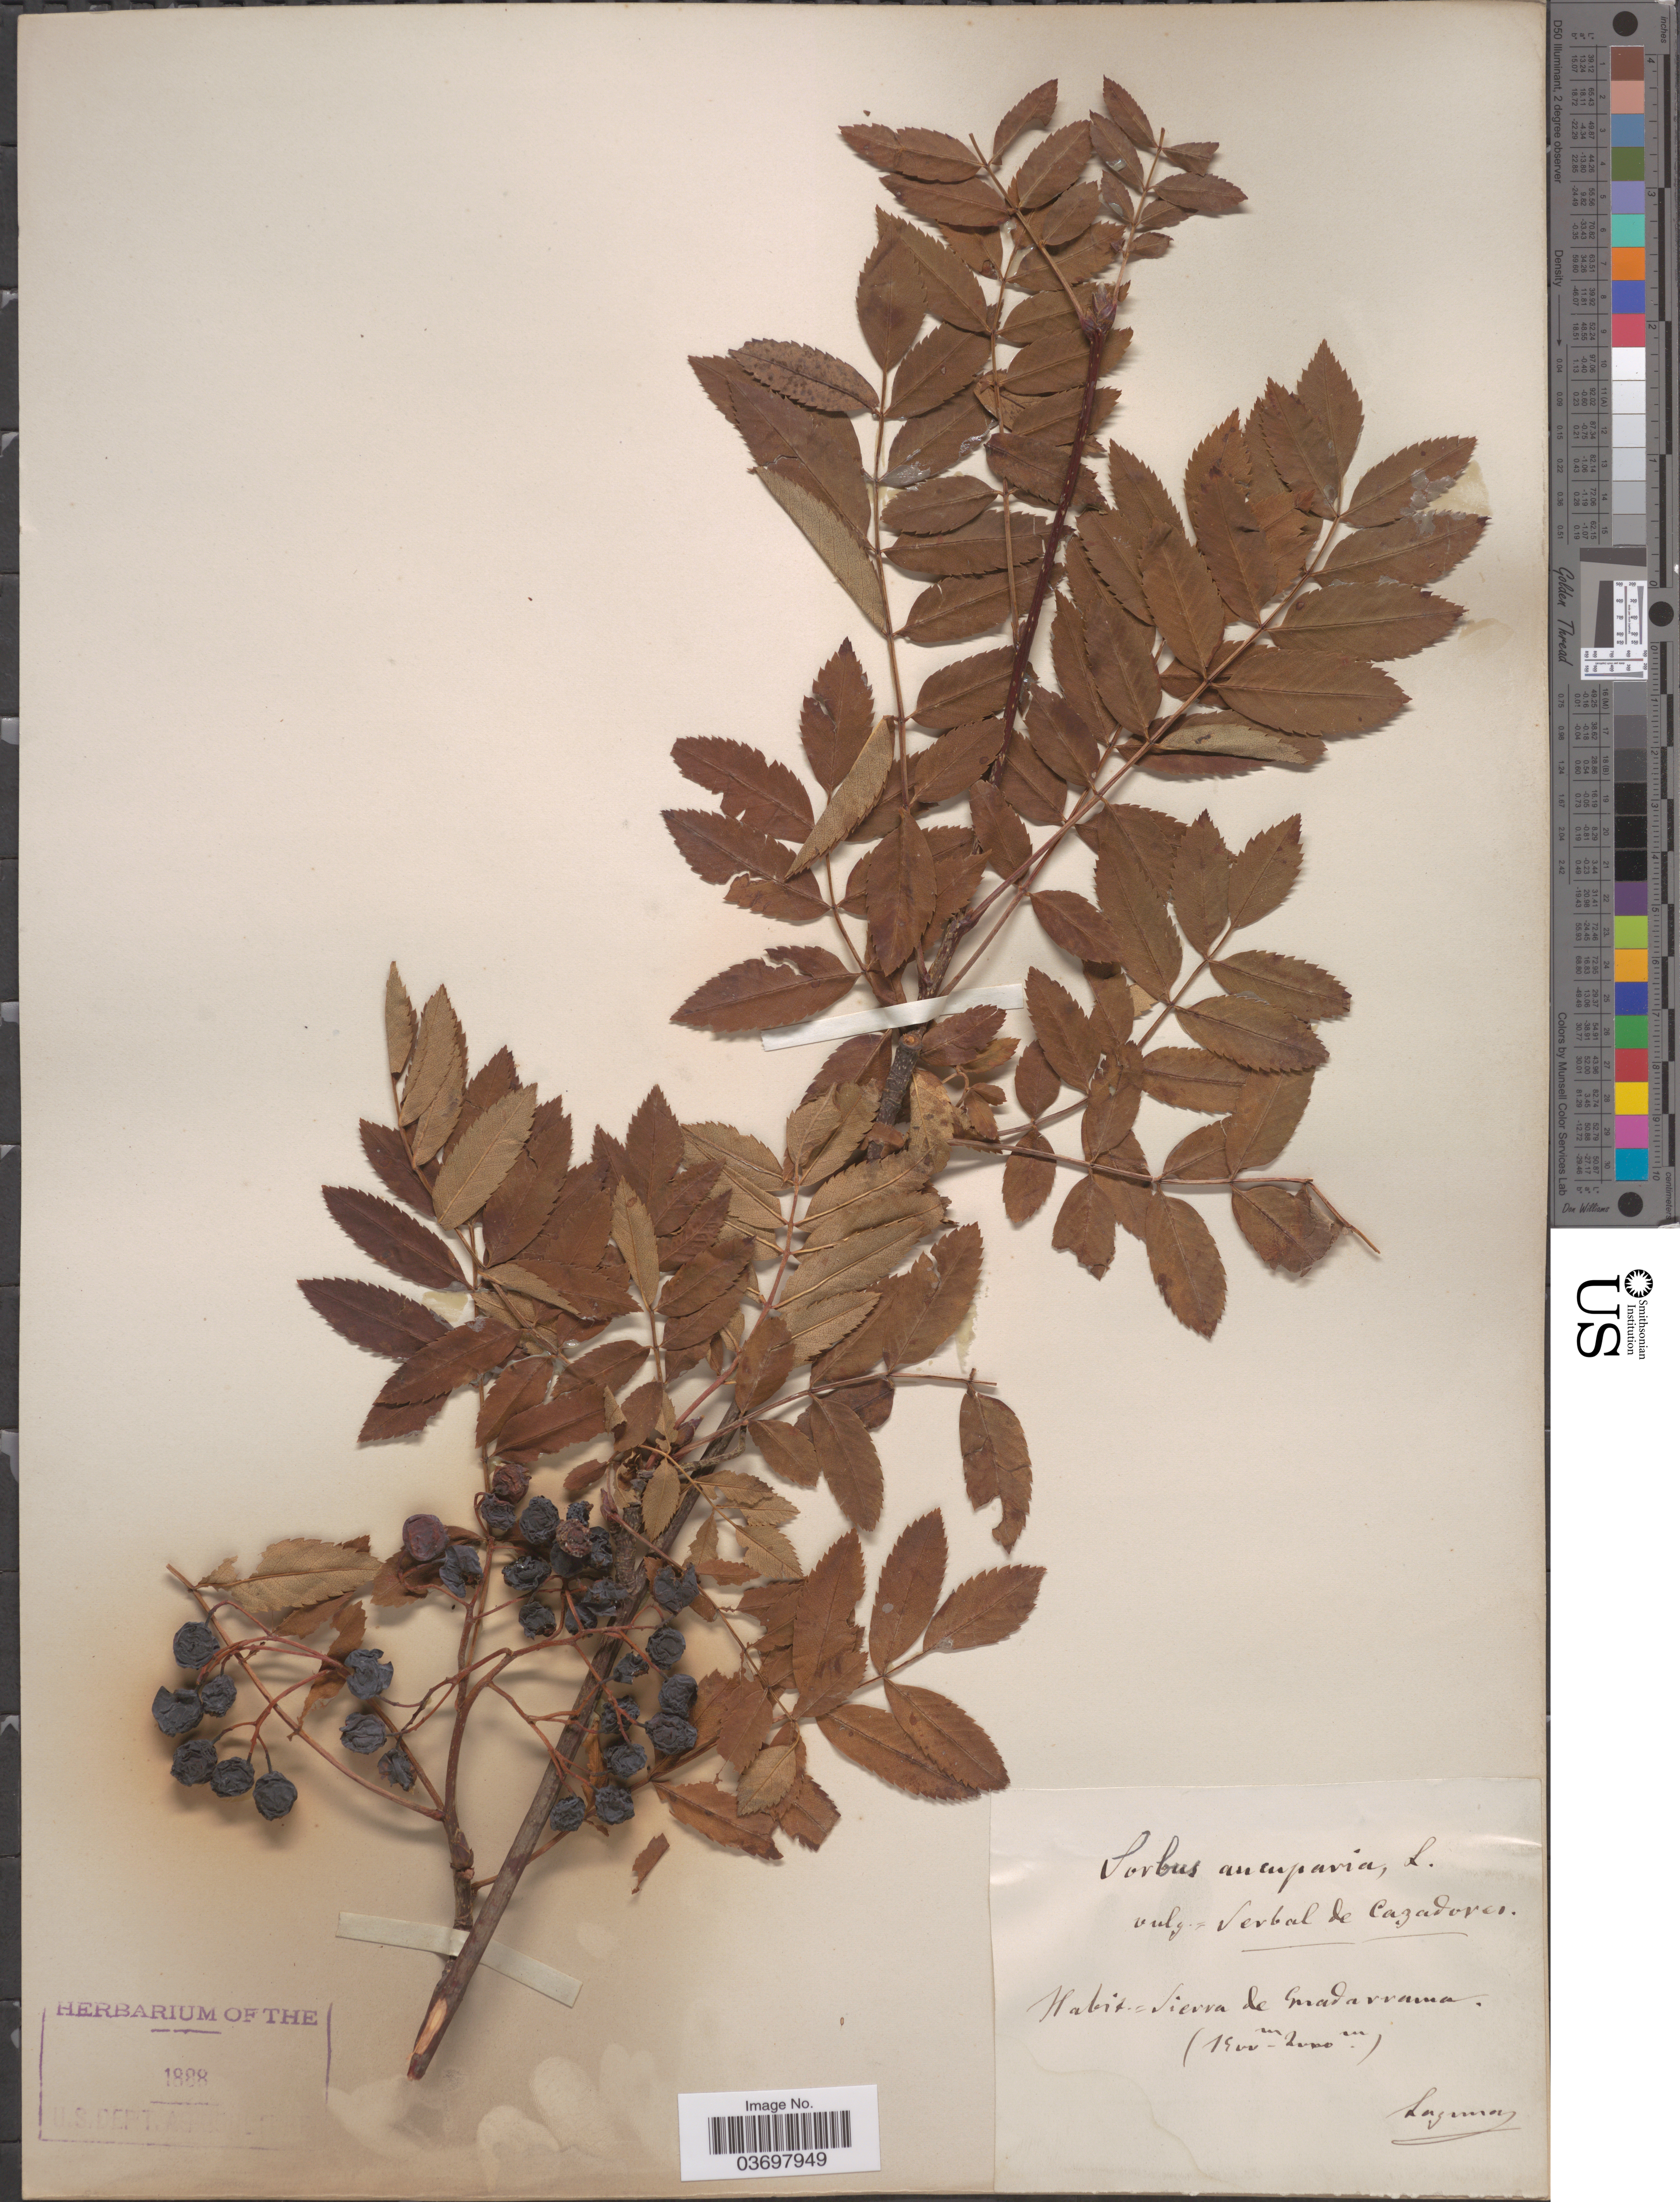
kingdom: Plantae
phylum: Tracheophyta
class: Magnoliopsida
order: Rosales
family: Rosaceae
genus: Sorbus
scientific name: Sorbus aucuparia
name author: L.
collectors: -. Laguna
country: Spain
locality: Sierra de Guadarrama.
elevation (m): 1900